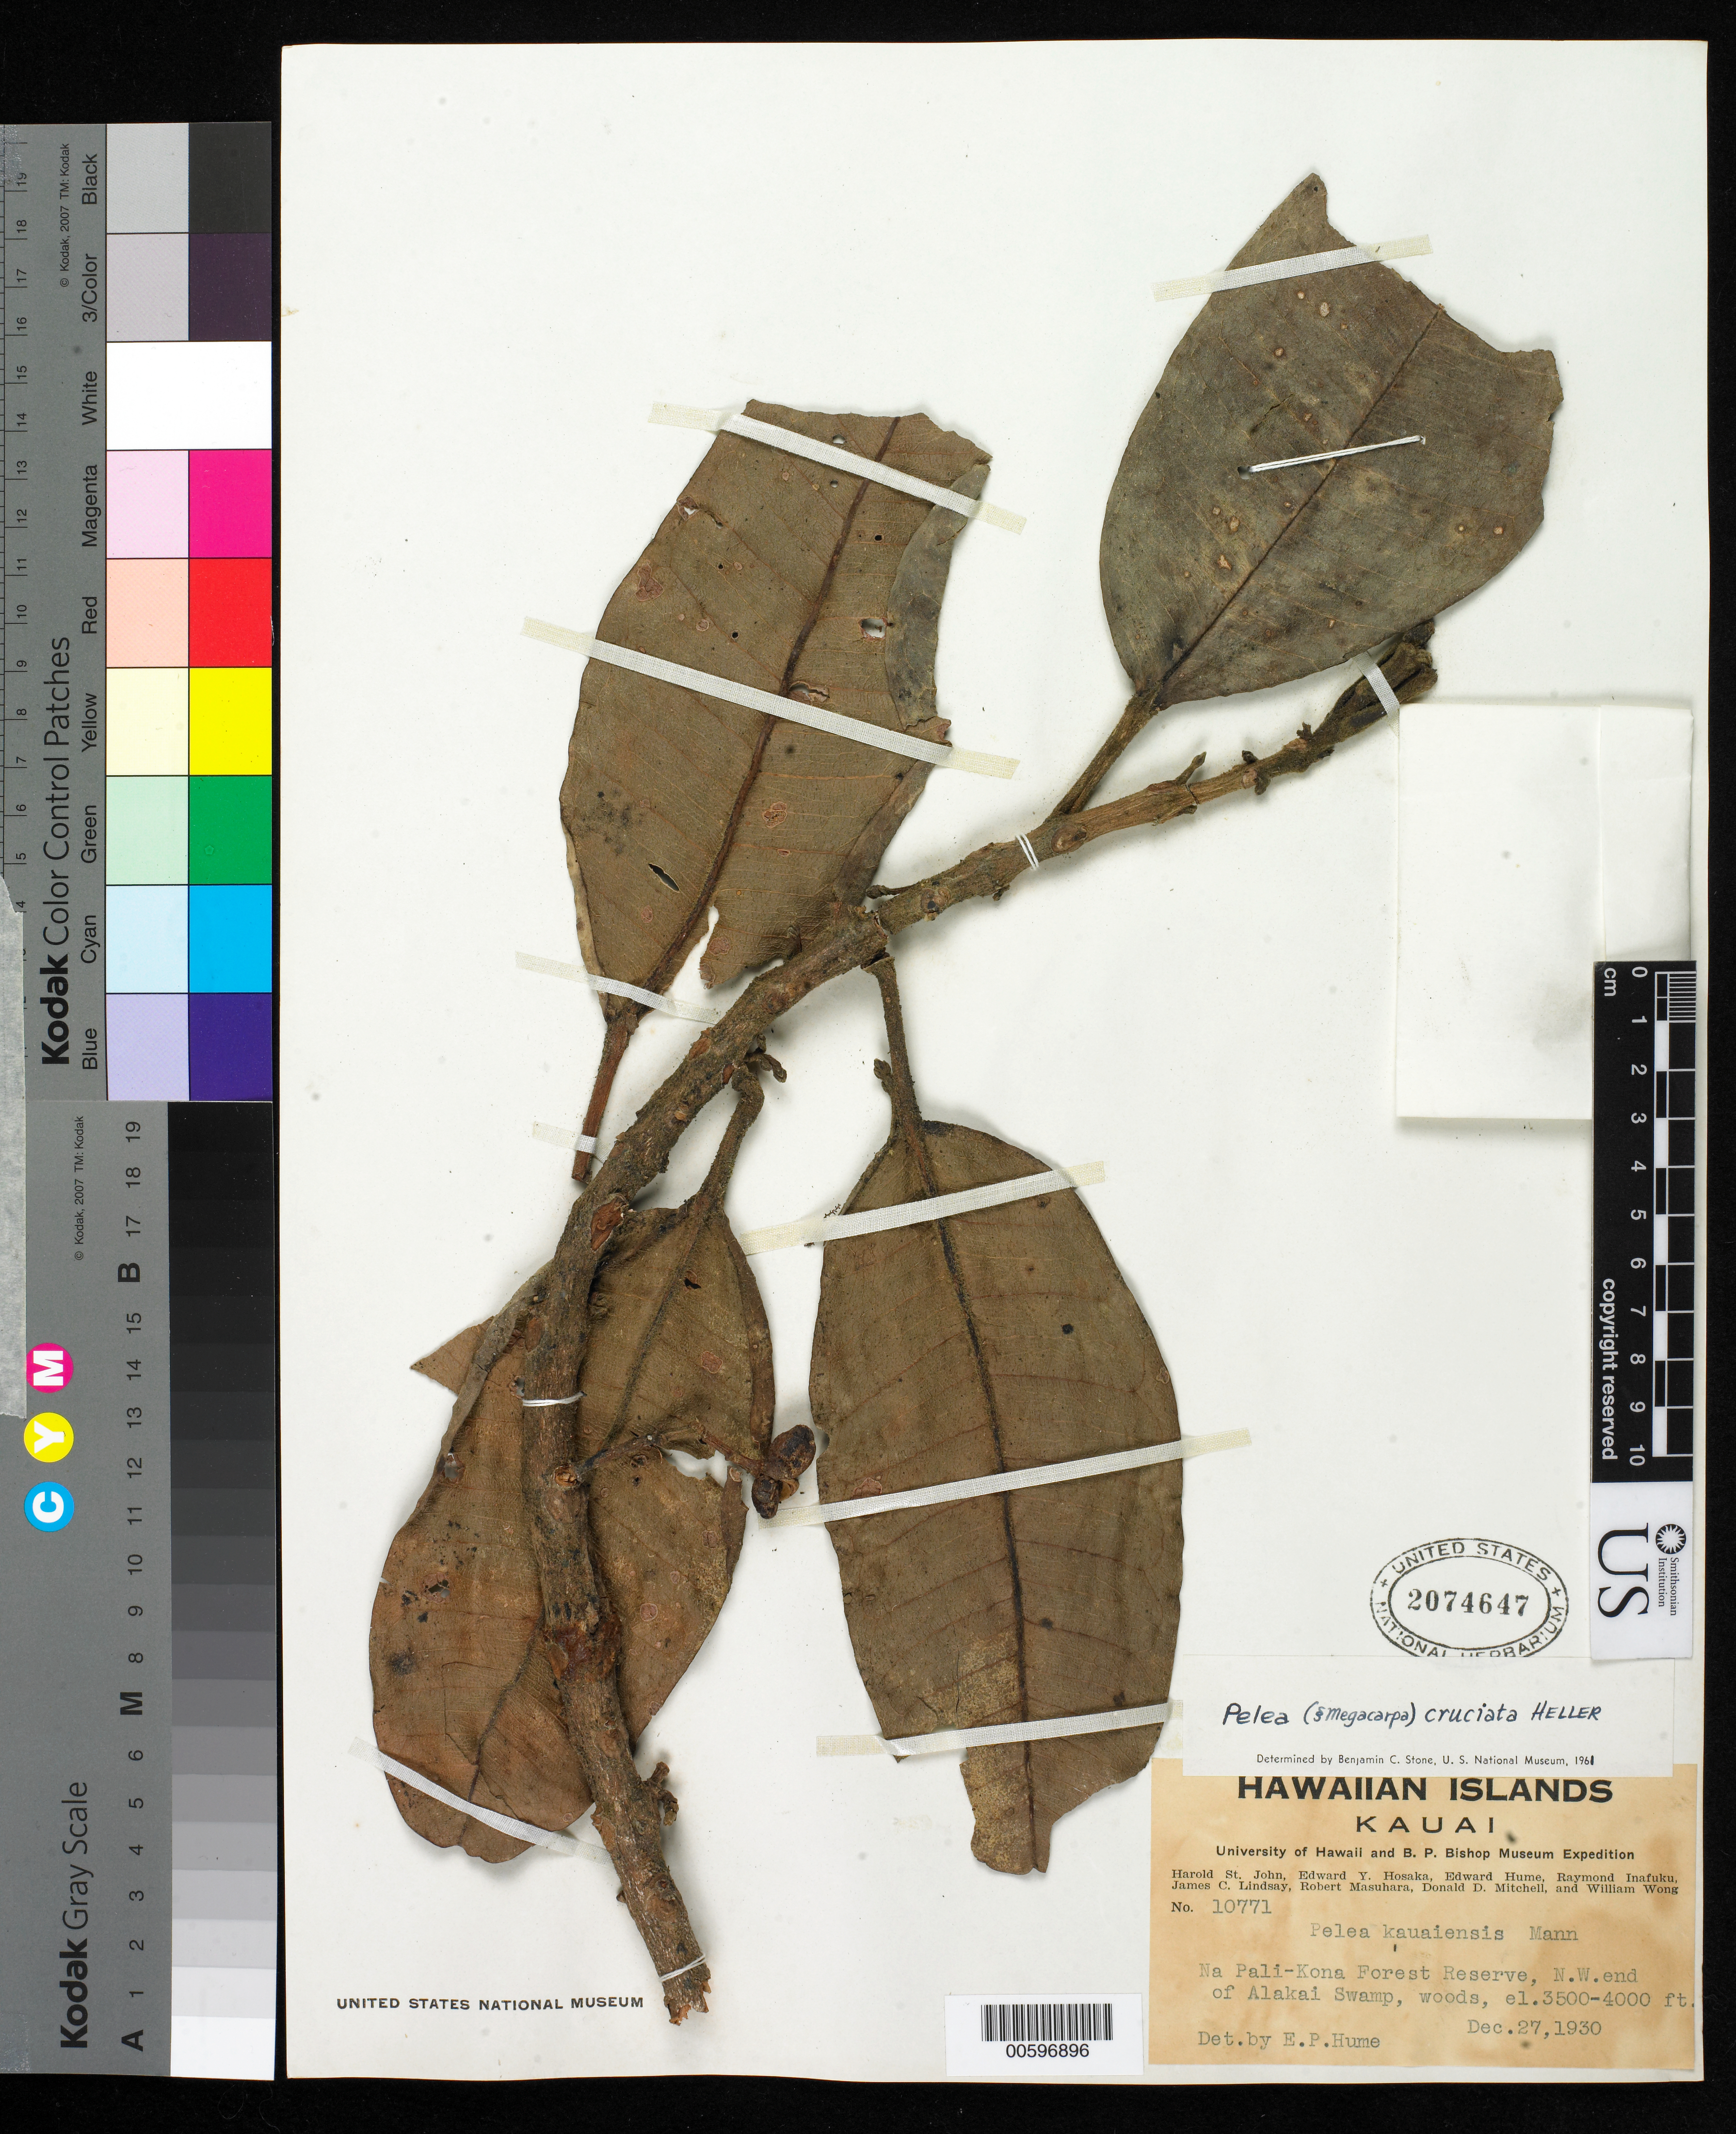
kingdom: Plantae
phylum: Tracheophyta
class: Magnoliopsida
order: Sapindales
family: Rutaceae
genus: Melicope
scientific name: Melicope cruciata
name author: (A. Heller) T.G. Hartley & B.C. Stone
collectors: H. St. John, E. Y. Hosaka, E. Hume, R. Inafuku & Lindsay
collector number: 10771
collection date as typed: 27 Dec 1930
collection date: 1930-12-27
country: United States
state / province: Hawaii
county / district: Kauai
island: Kaua'i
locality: Na Pali-Kona For Res, NW end of Alakai Swamp.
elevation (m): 1067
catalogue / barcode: US 2074647